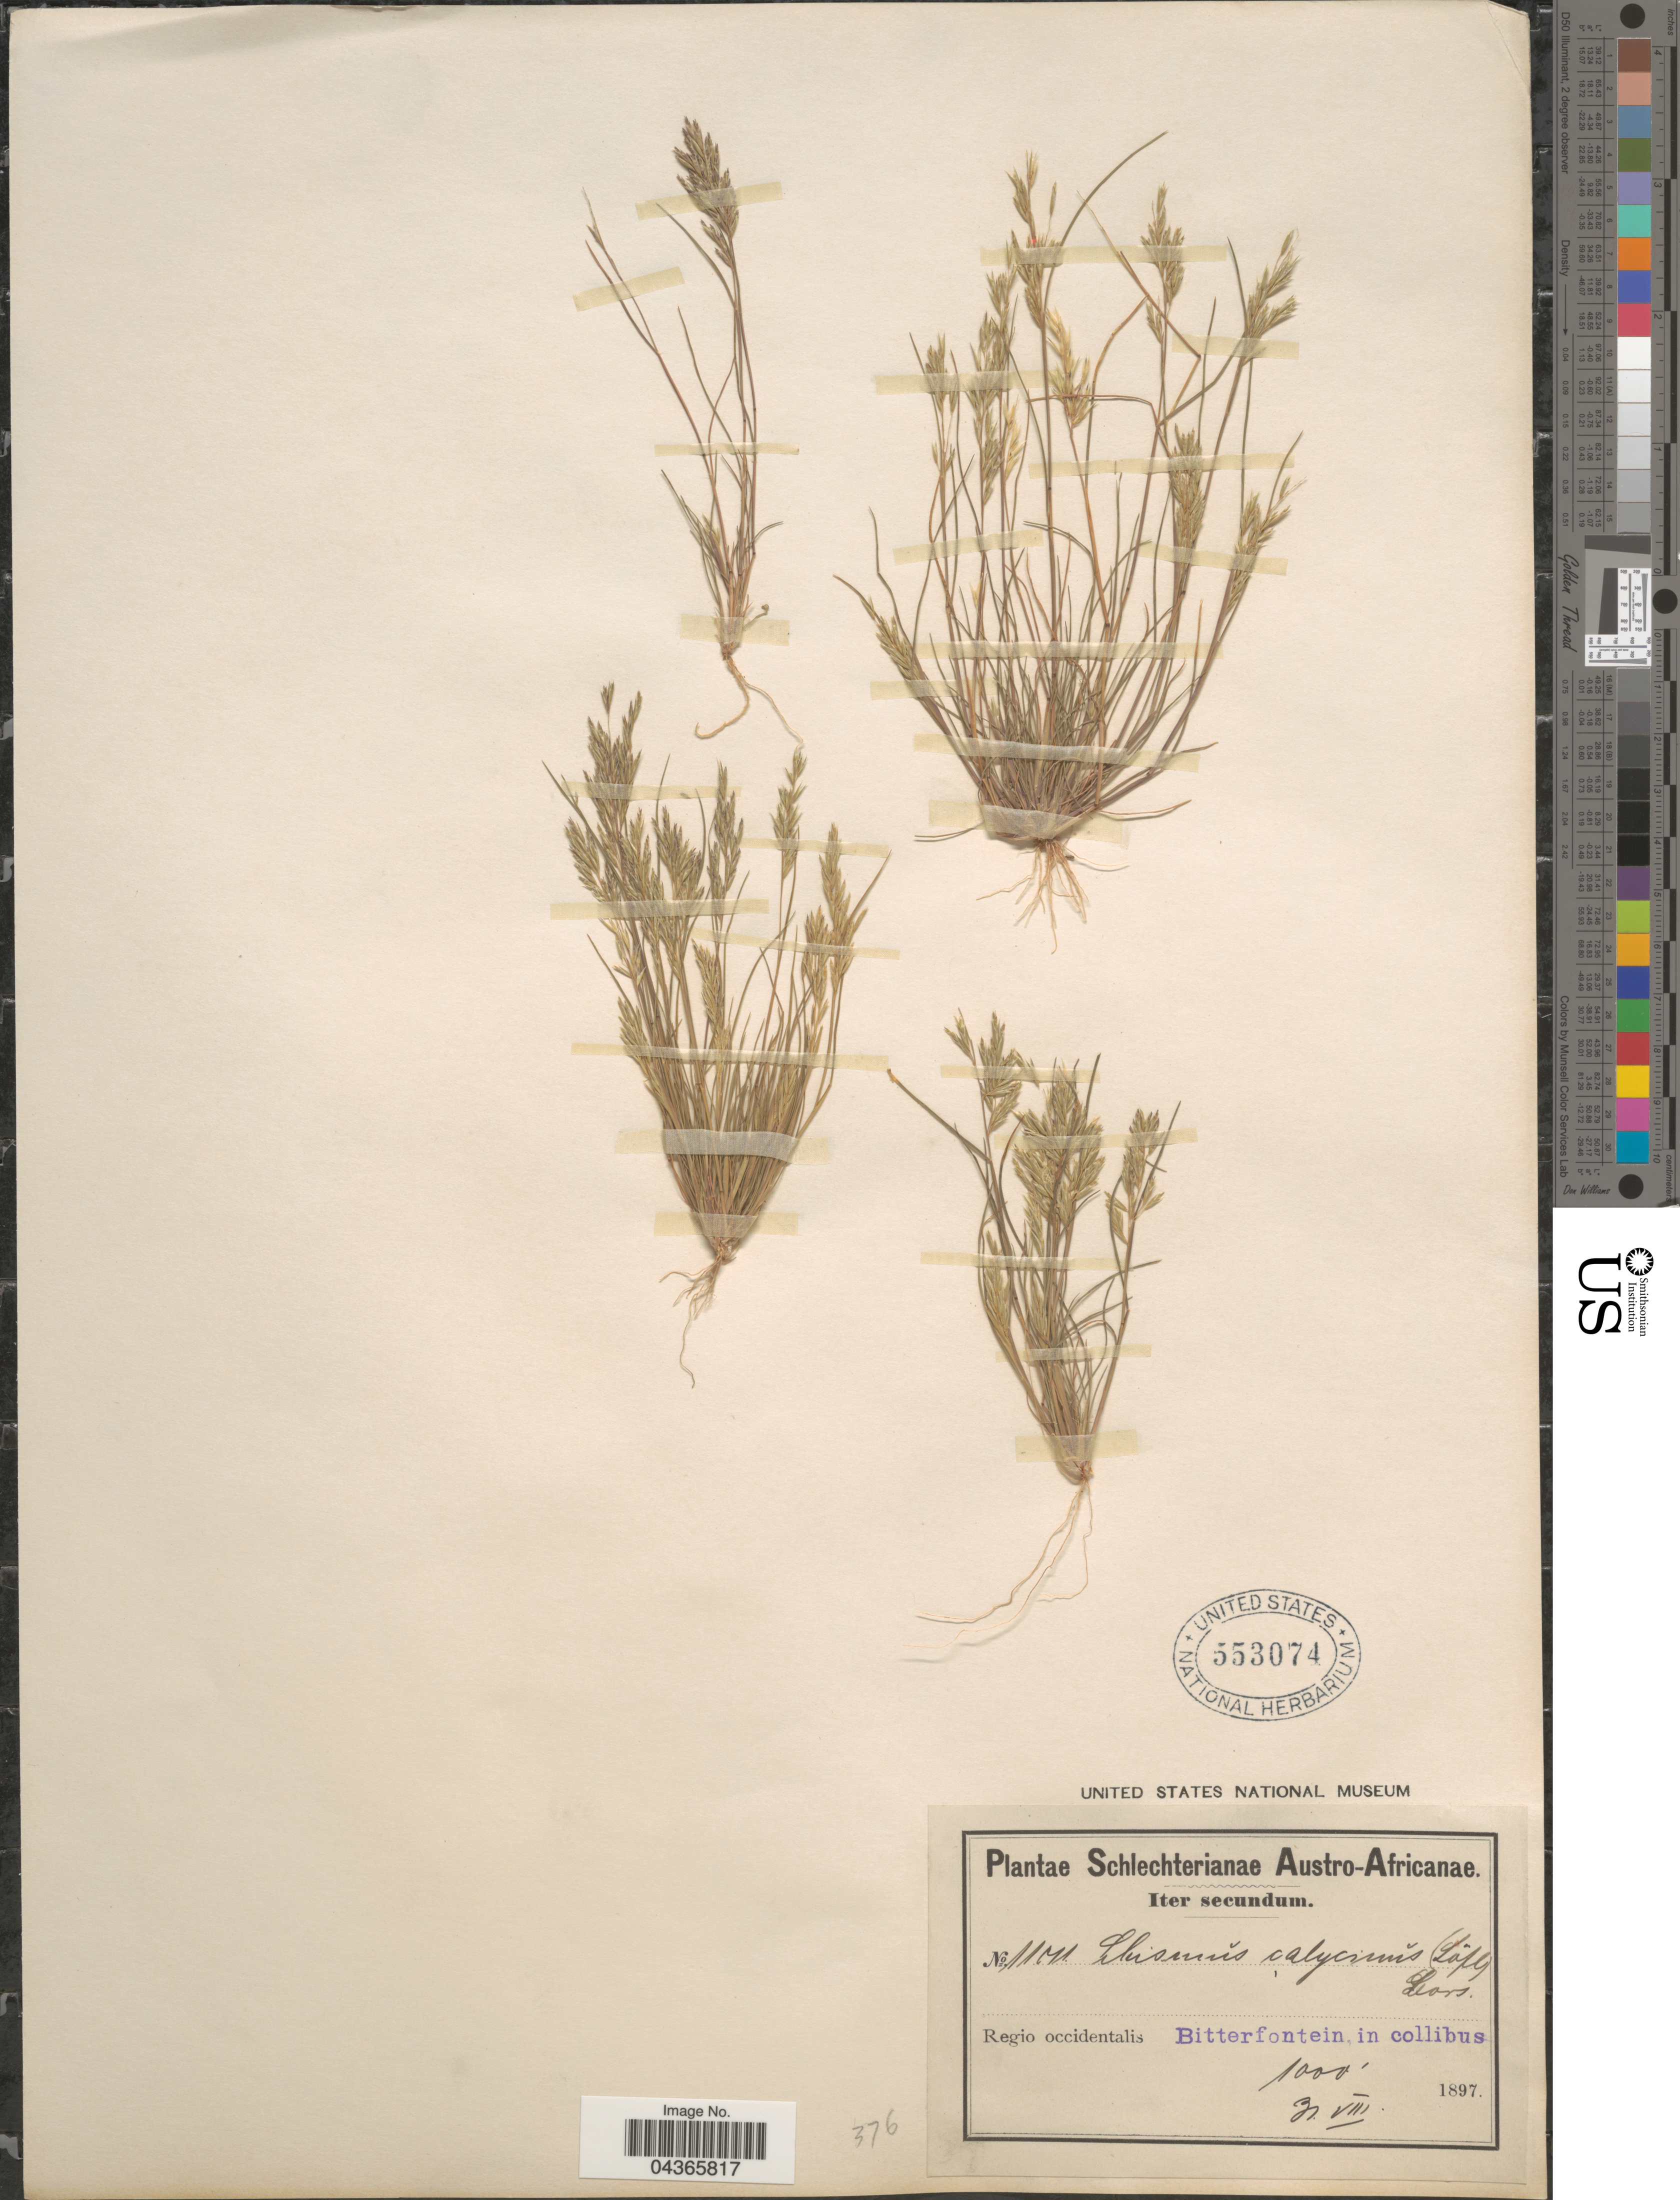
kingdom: Plantae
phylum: Tracheophyta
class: Liliopsida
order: Poales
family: Poaceae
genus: Schismus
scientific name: Schismus barbatus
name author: (L.) Thell.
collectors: Schlechter, --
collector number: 11011*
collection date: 1897-08-31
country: South Africa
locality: Austro-Africanae. Regio occidentalis. Bitterfontein in collibus.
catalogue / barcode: US 553074